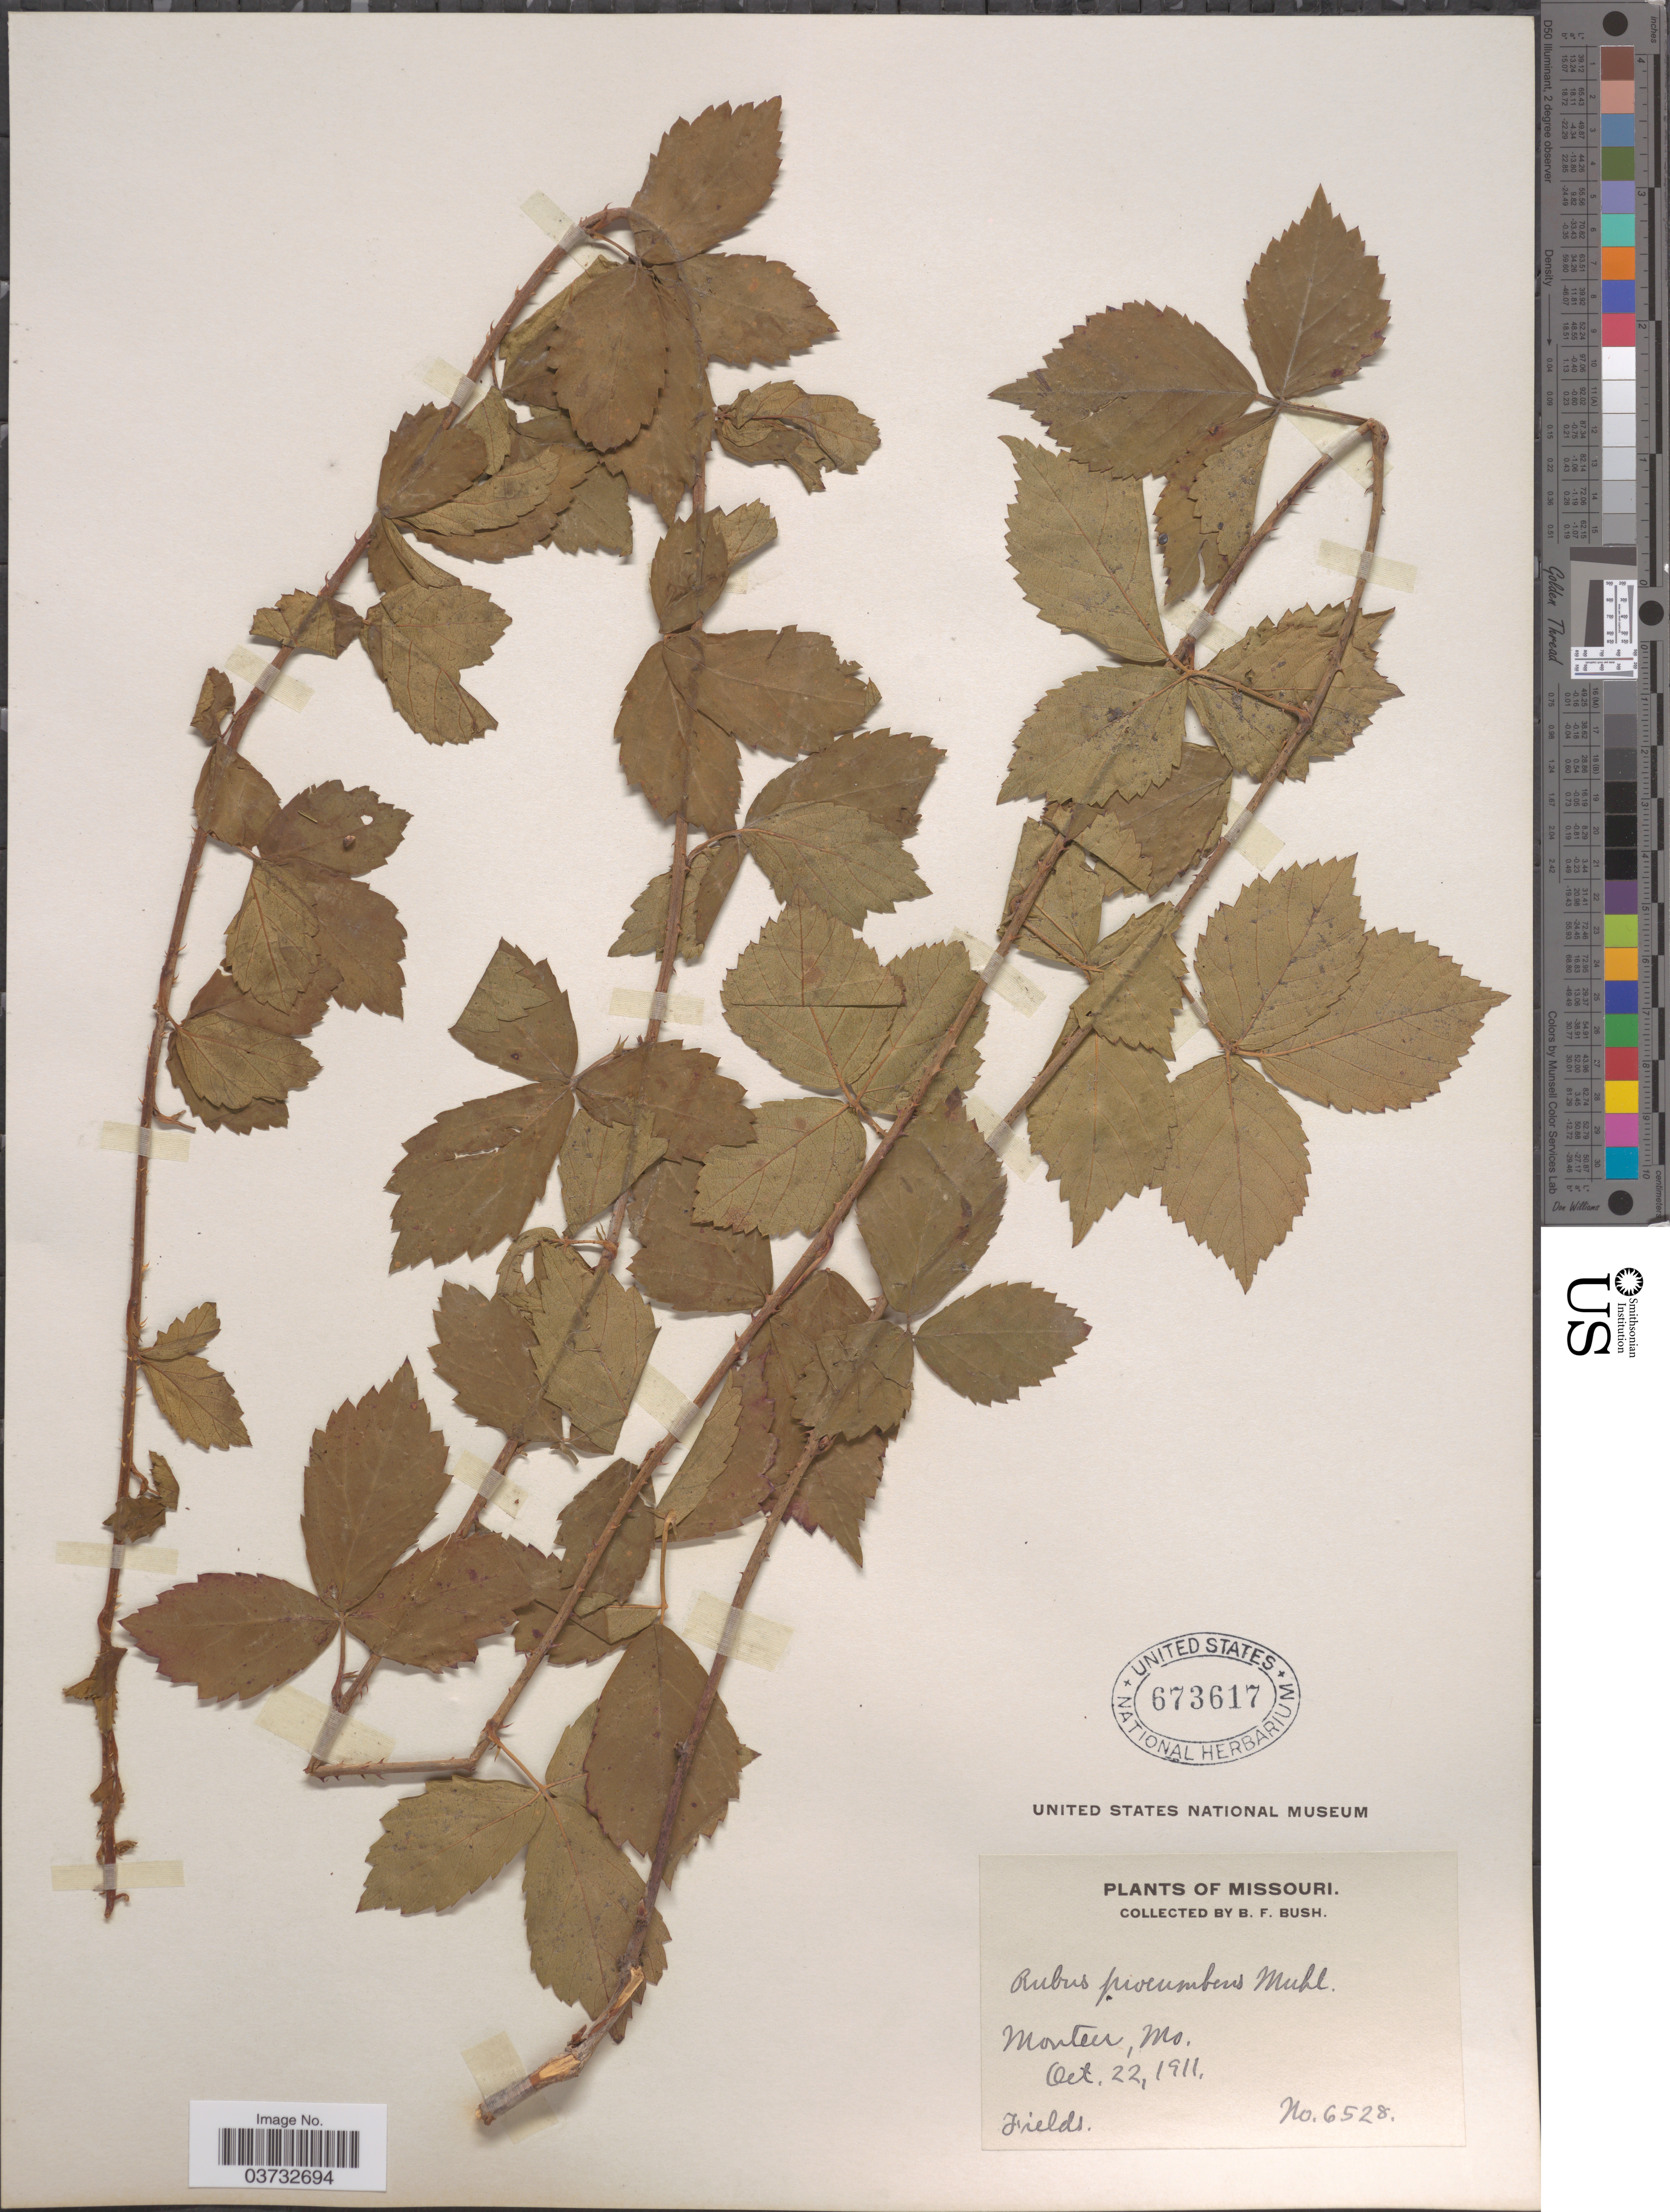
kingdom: Plantae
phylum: Tracheophyta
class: Magnoliopsida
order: Rosales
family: Rosaceae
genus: Rubus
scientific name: Rubus sp.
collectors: B. F. Bush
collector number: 6528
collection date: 1911-10-22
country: United States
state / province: Missouri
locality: Montier.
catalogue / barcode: US 673617